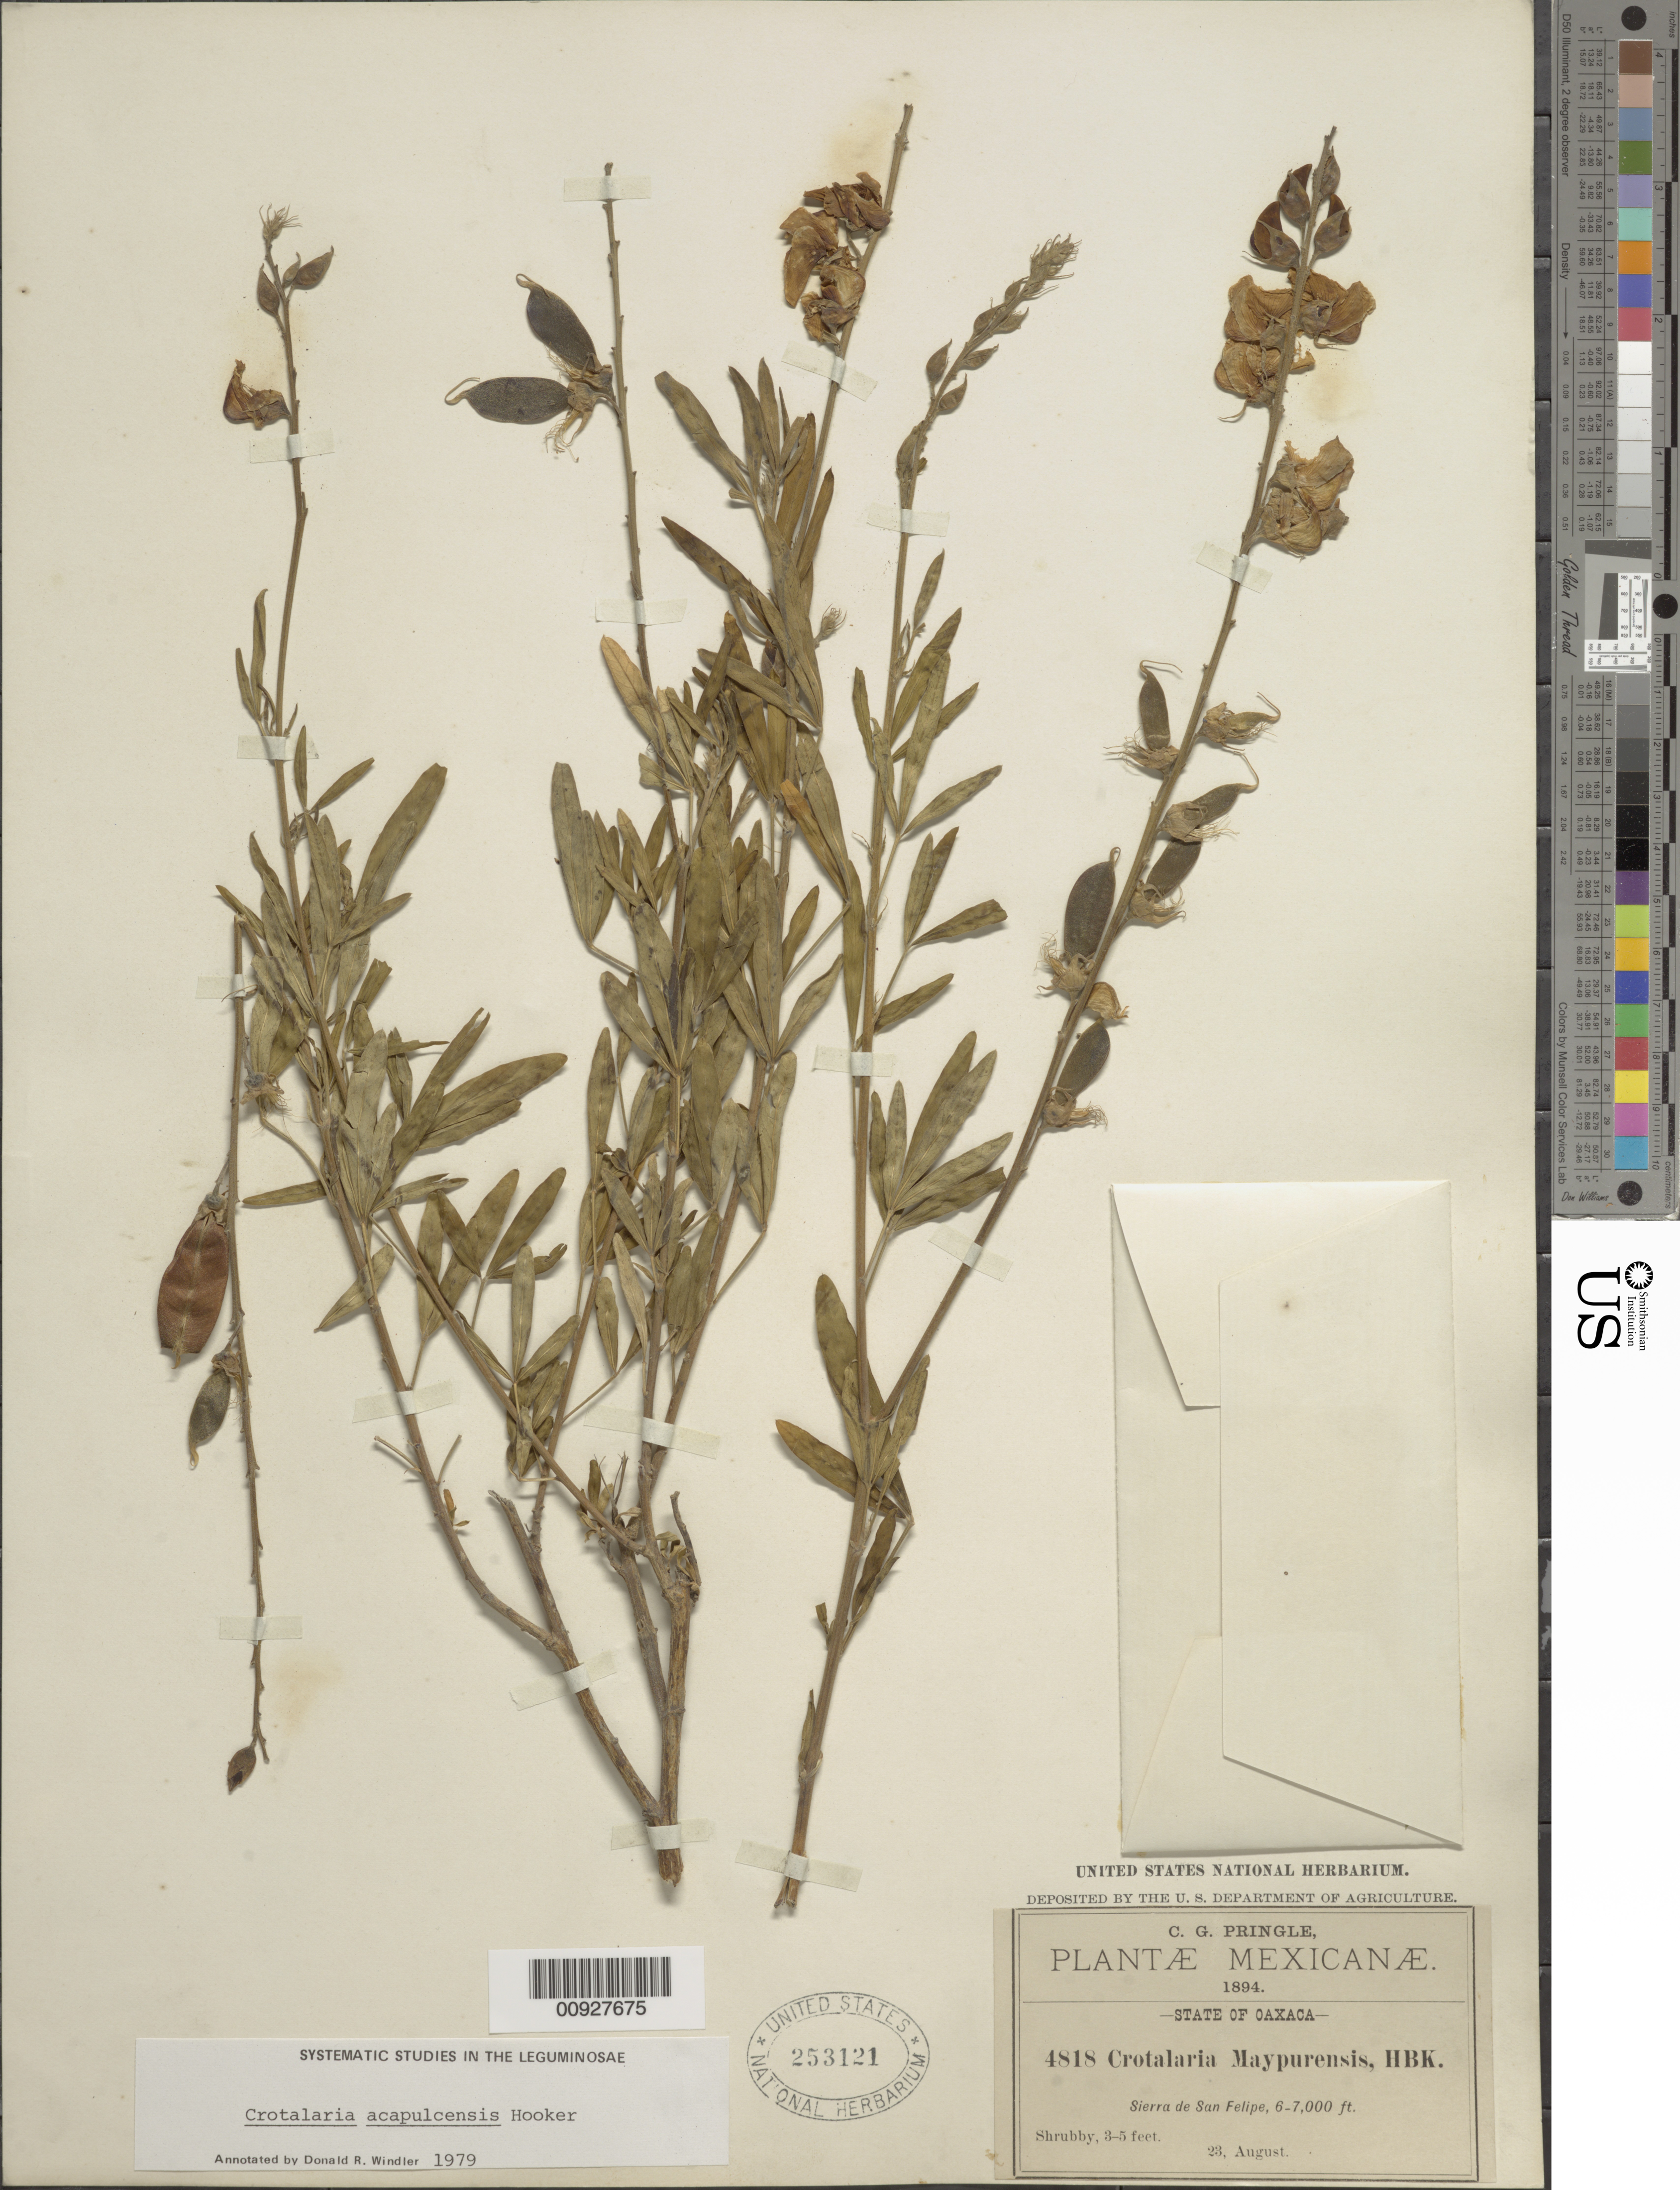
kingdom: Plantae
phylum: Tracheophyta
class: Magnoliopsida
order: Fabales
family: Fabaceae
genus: Crotalaria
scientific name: Crotalaria acapulcensis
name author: Hook. & Arn.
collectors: C. G. Pringle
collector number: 4818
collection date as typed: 23 Aug 1894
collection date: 1894-08-23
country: Mexico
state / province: Oaxaca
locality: Sierra de San Felipe, State of Oaxaca.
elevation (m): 1829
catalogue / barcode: US 253121